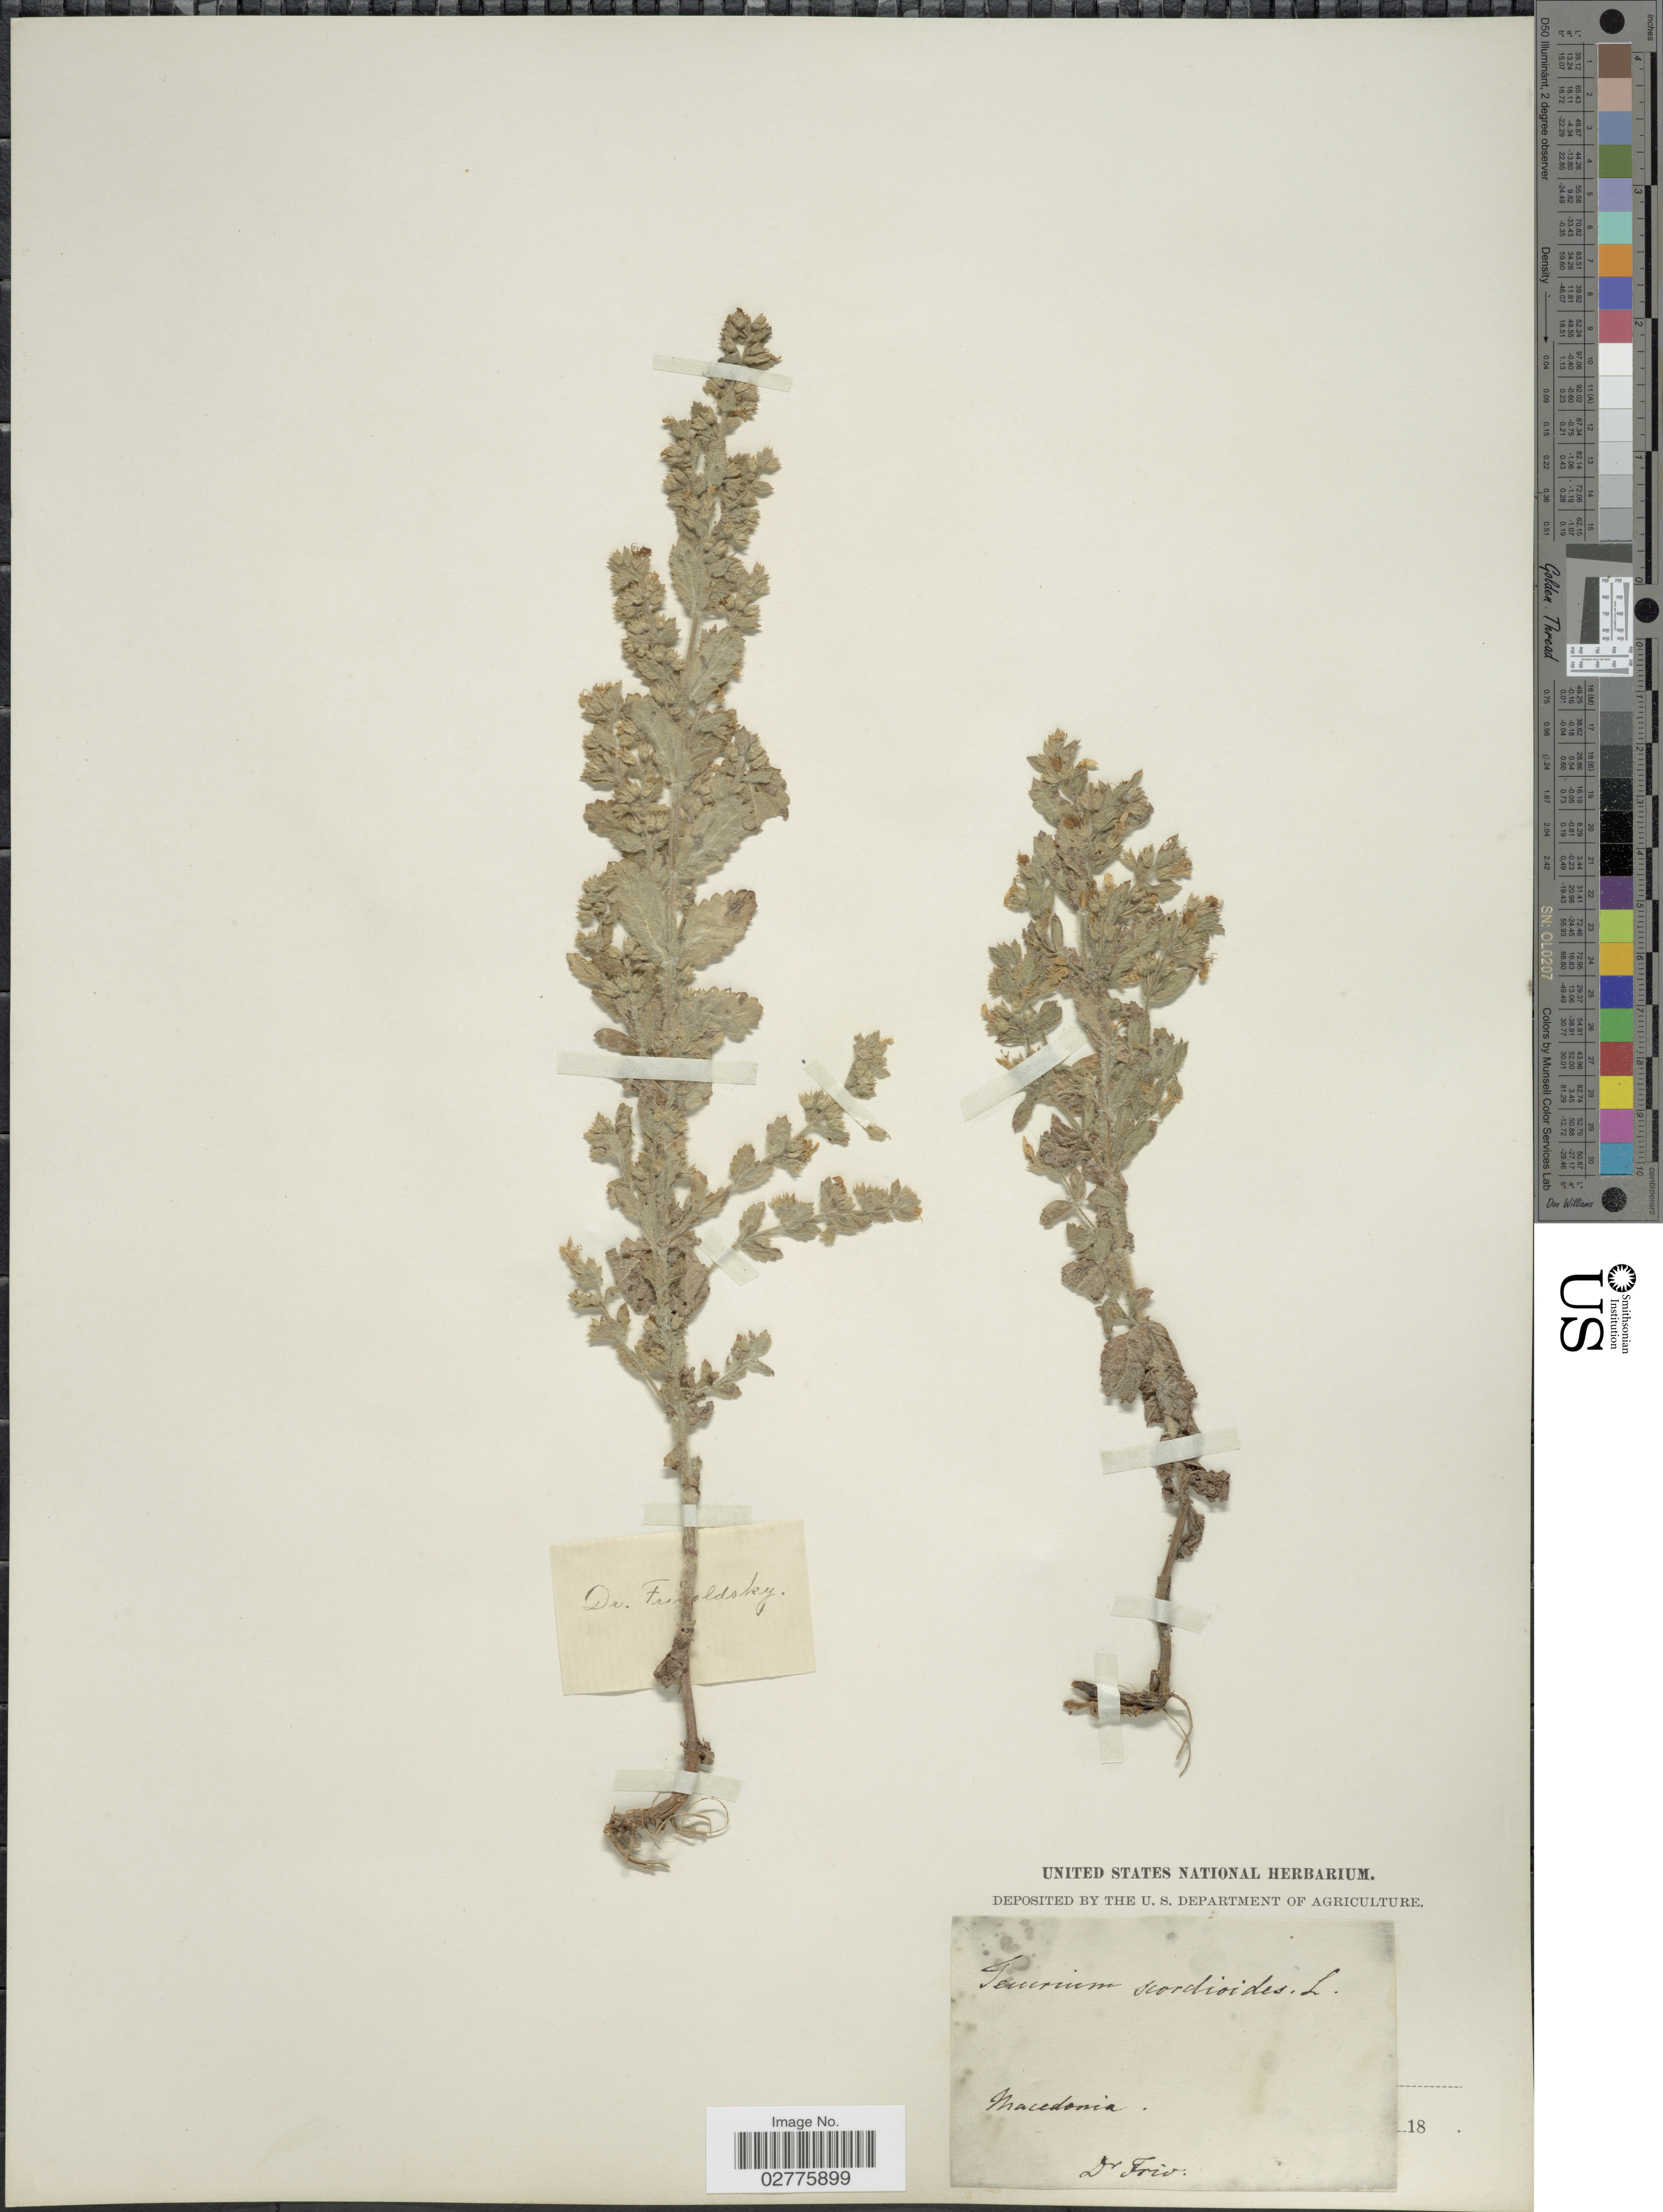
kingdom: Plantae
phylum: Tracheophyta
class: Magnoliopsida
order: Lamiales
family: Lamiaceae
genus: Teucrium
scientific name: Teucrium scordioides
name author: Schreb.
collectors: Frivaldsky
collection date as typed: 18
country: North Macedonia